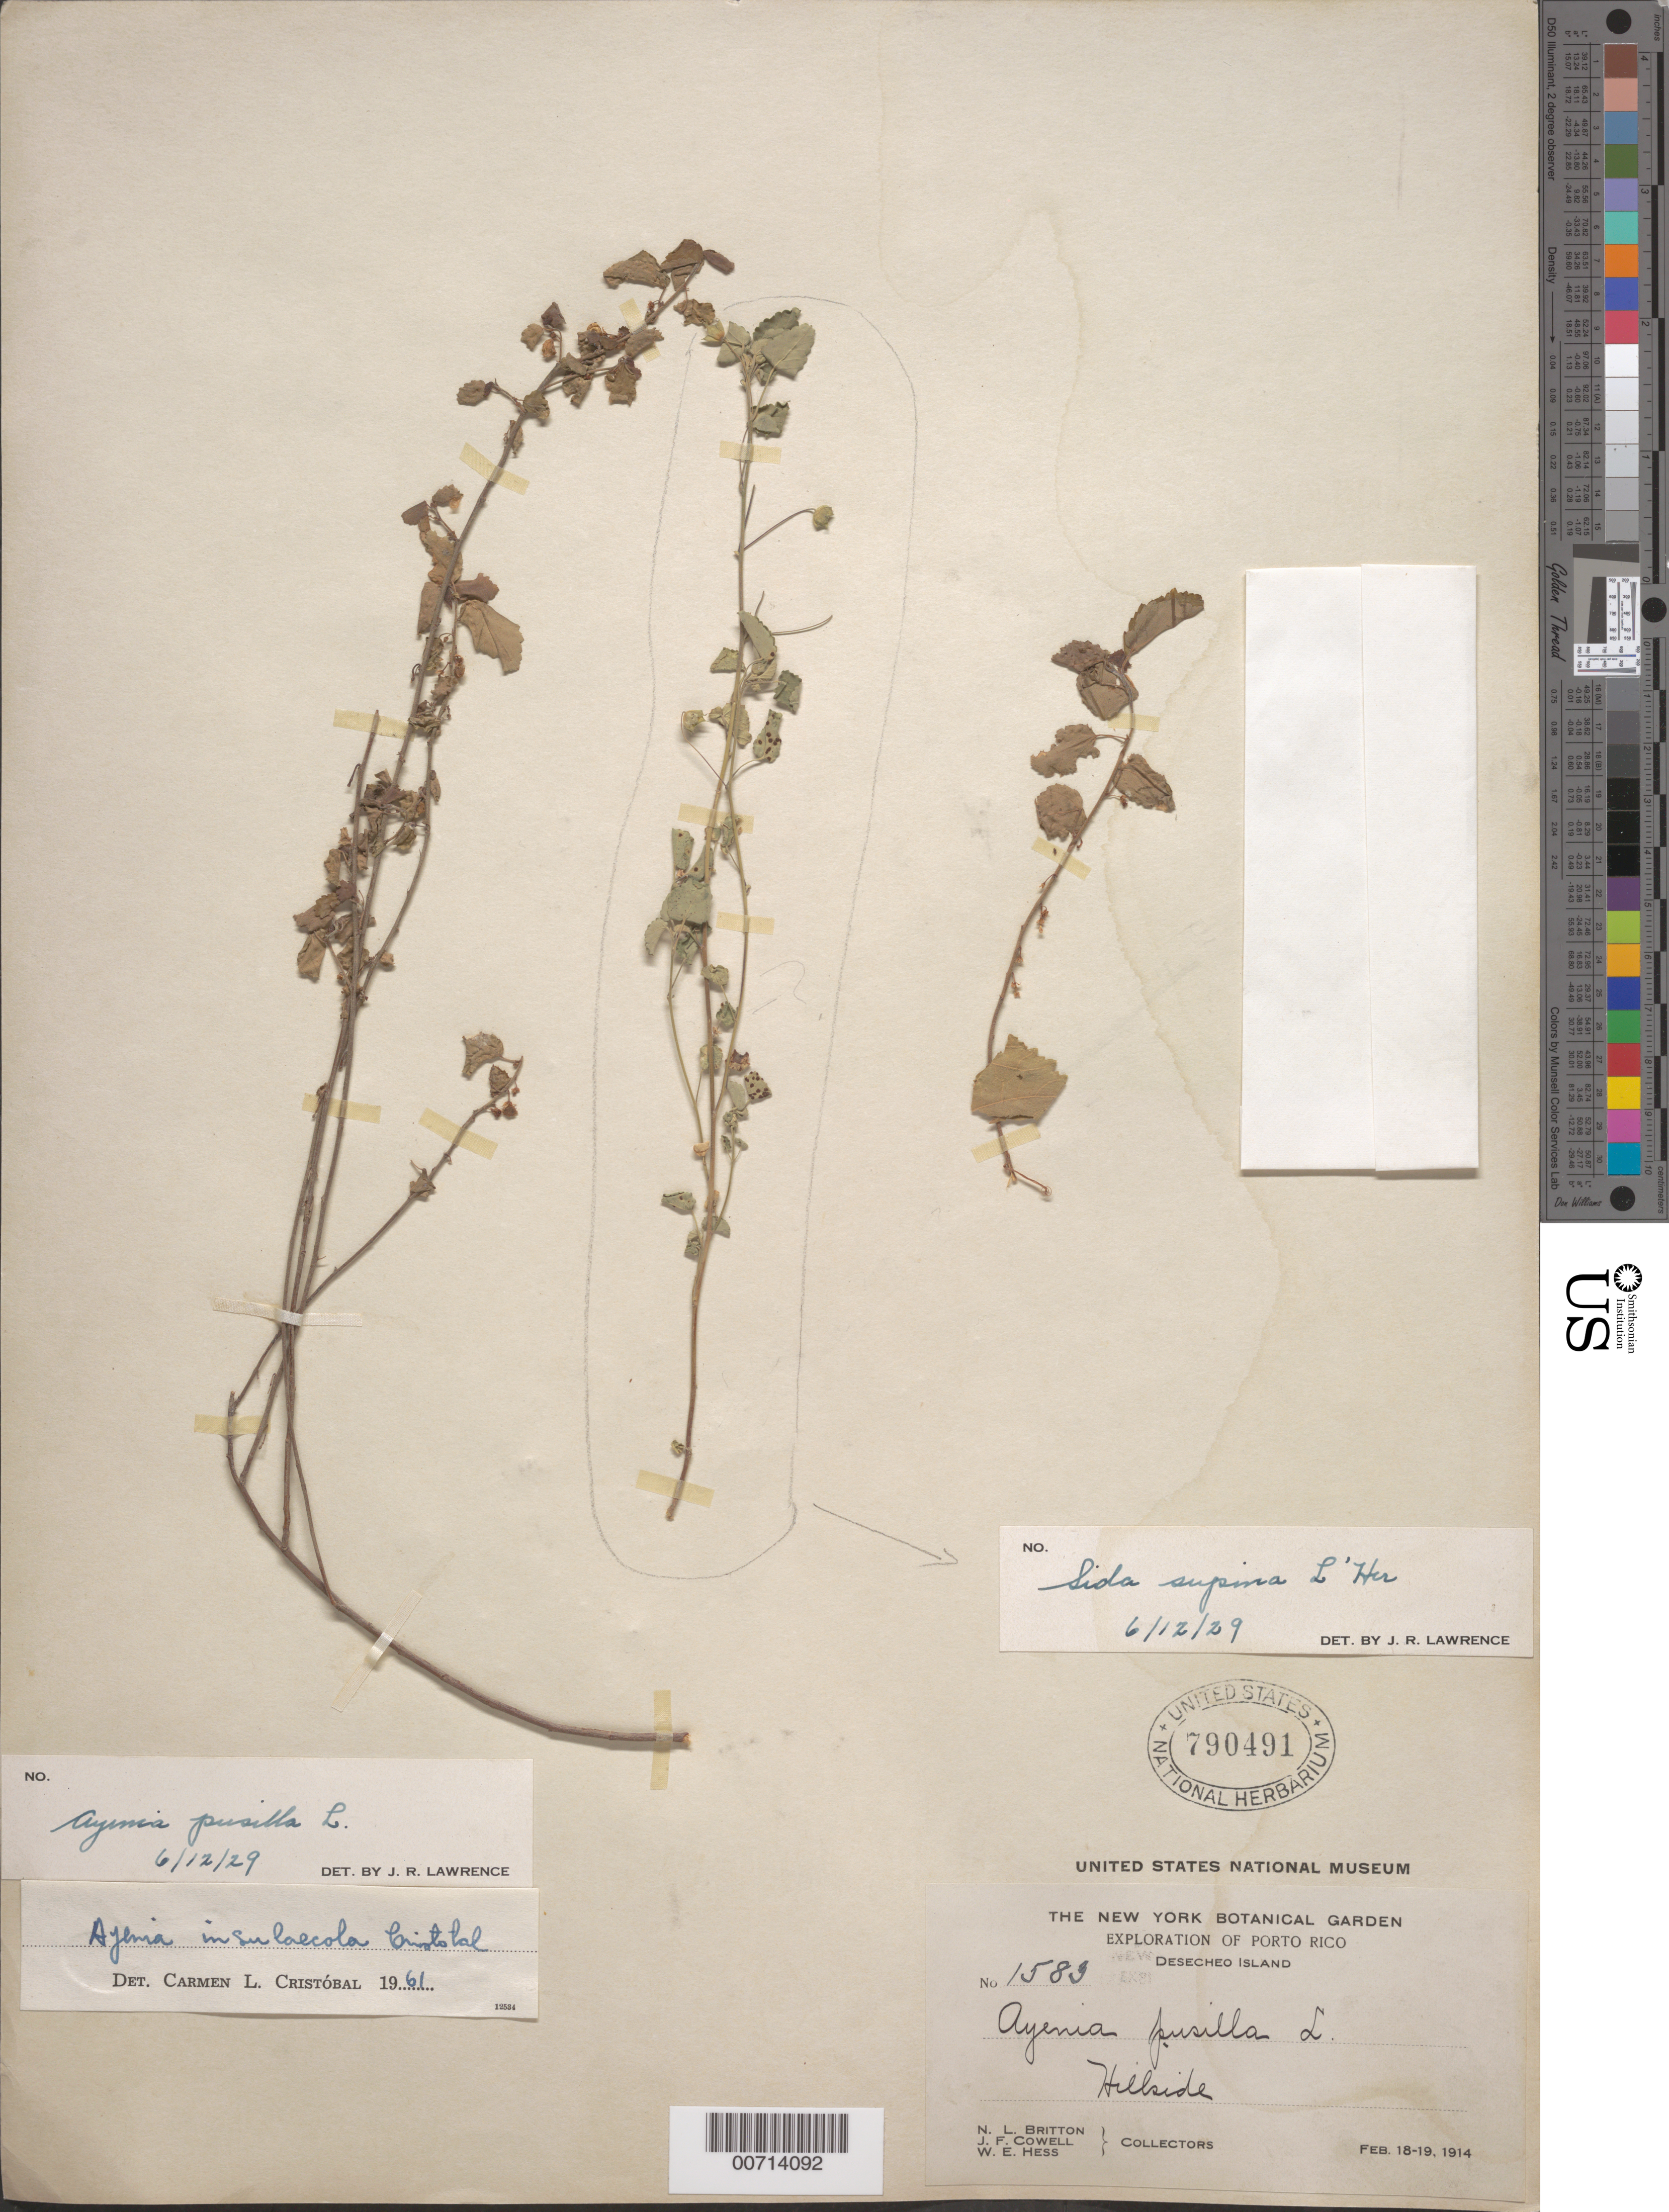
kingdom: Plantae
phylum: Tracheophyta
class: Magnoliopsida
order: Malvales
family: Malvaceae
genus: Ayenia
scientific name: Ayenia insulicola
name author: Cristóbal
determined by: Cristóbal, C.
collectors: N. Britton, J. F. Cowell & W. Hess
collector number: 1583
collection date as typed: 18 Feb 1914 to 19 Feb 1914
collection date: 1914-02-18/1914-02-19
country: Puerto Rico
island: Desecheo I.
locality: Desecheo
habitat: Hillside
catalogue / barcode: US 790491